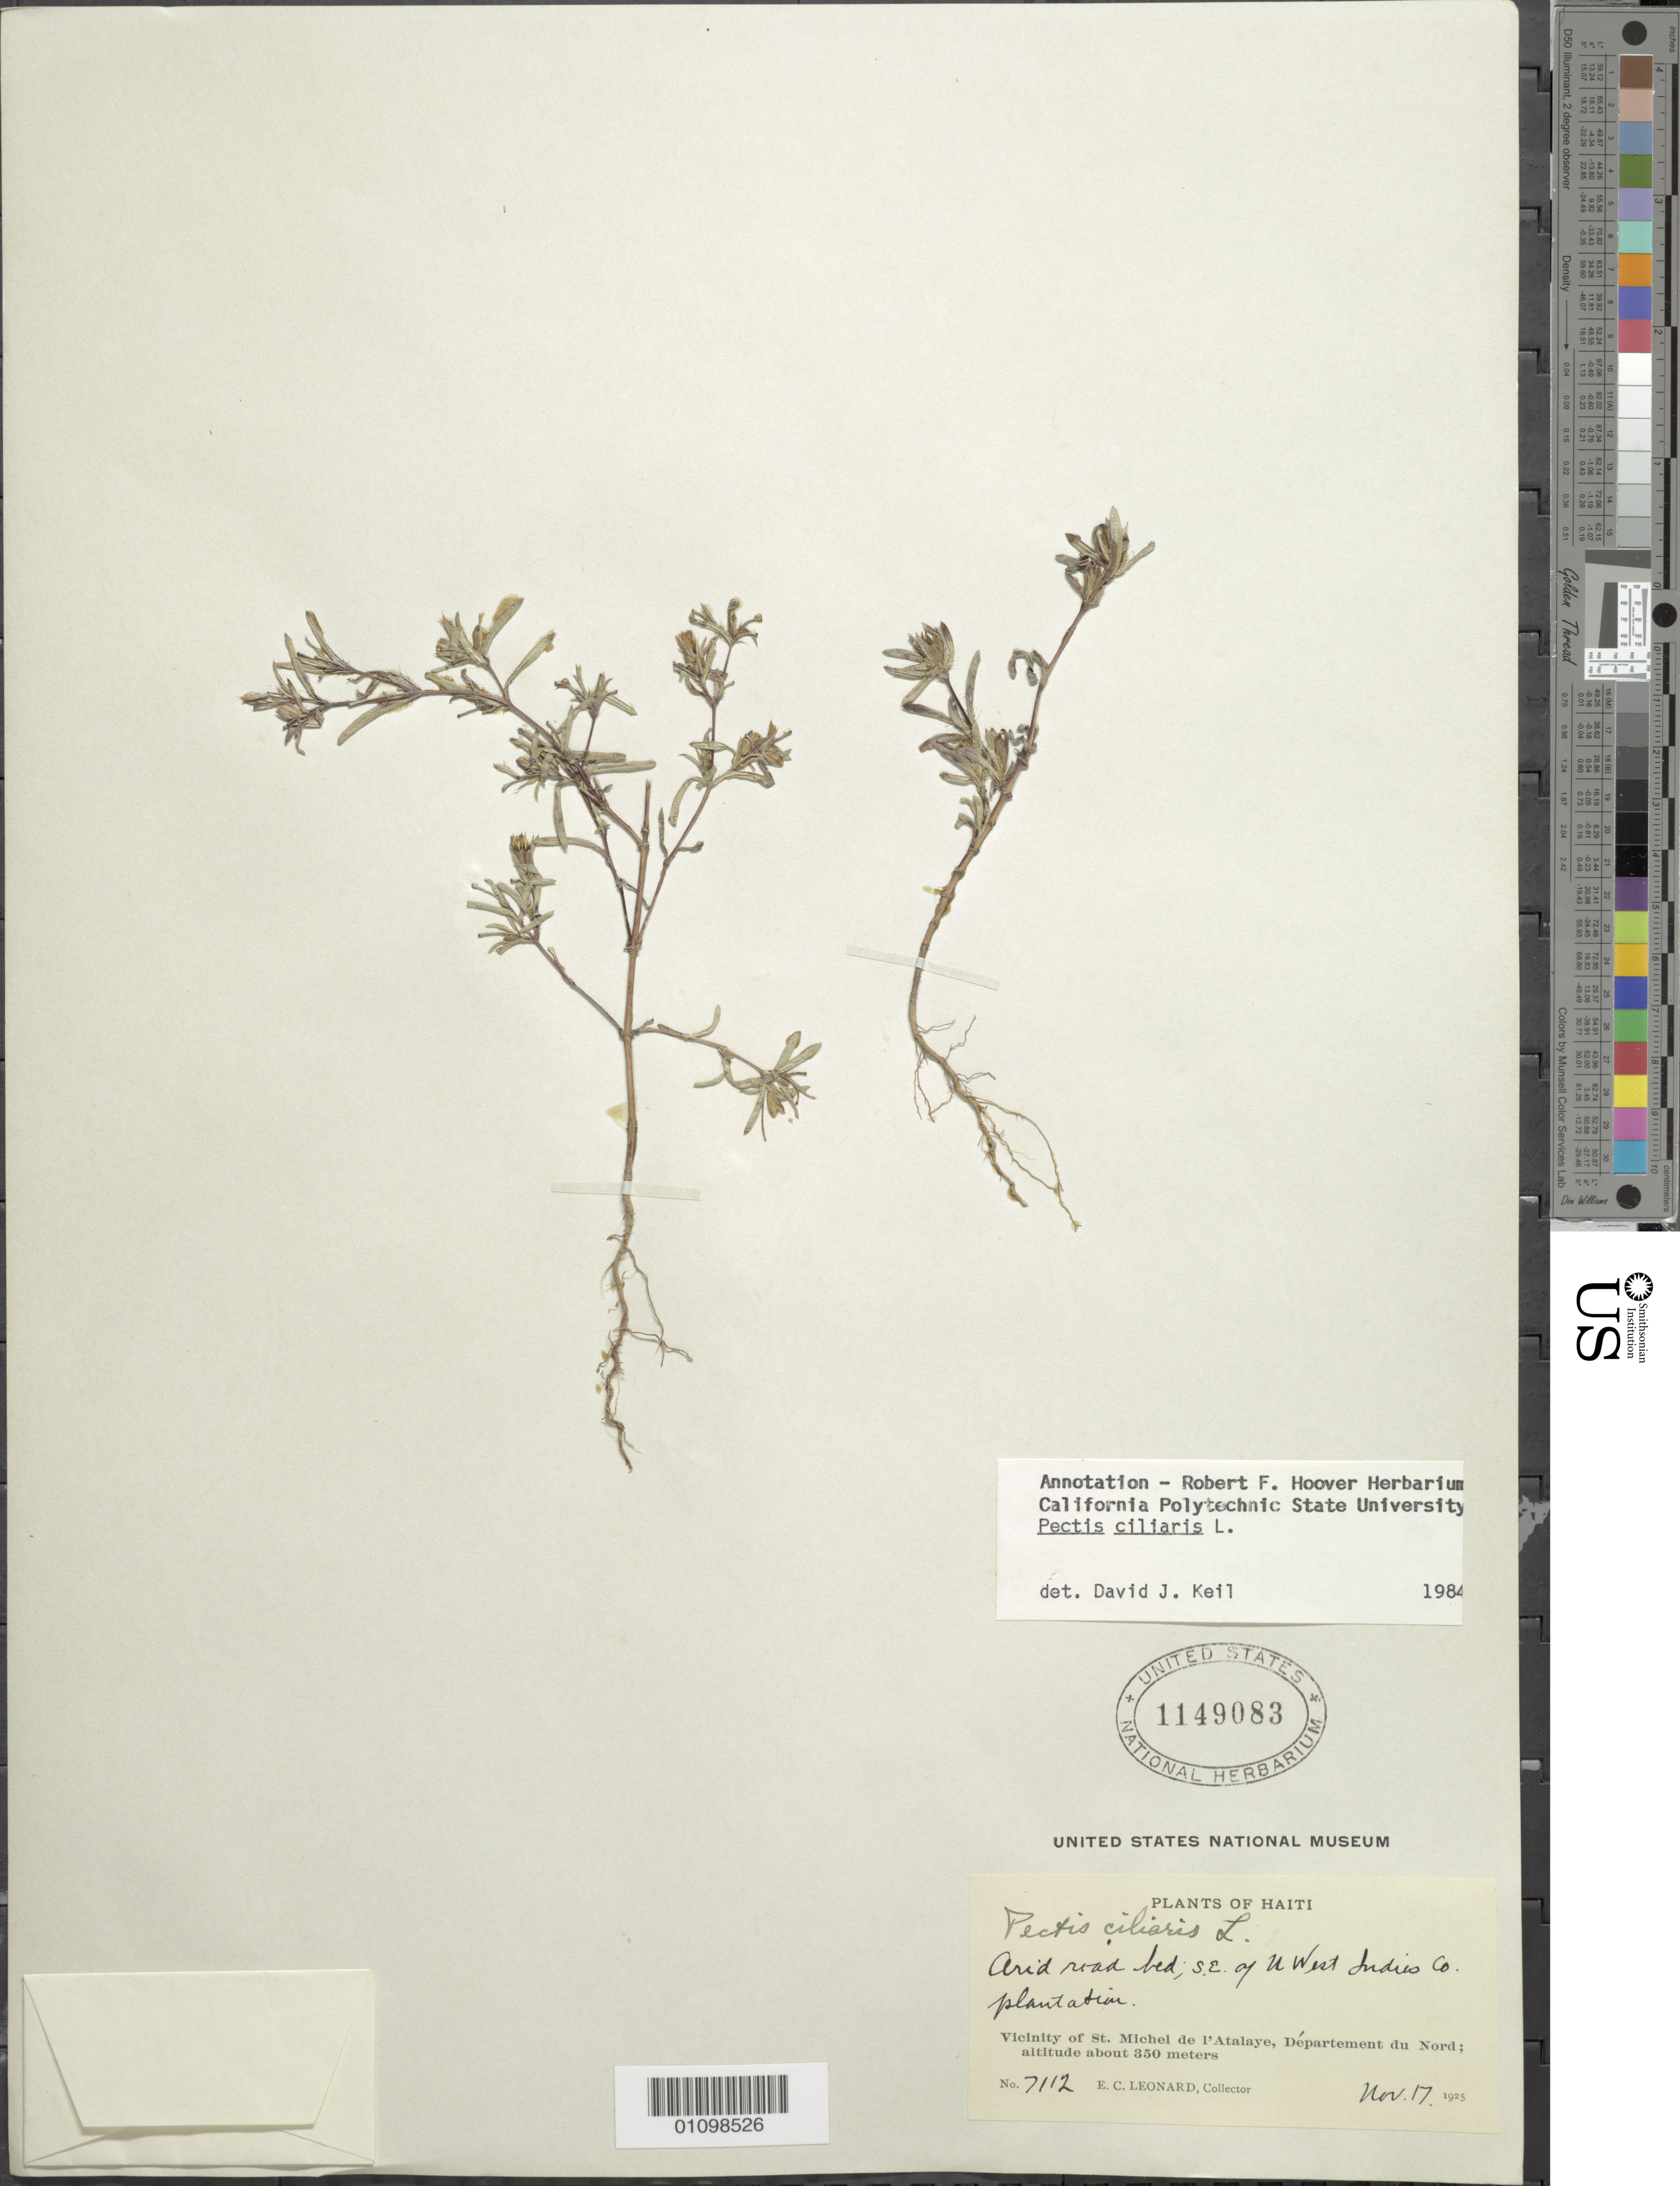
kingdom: Plantae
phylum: Tracheophyta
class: Magnoliopsida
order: Asterales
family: Asteraceae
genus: Pectis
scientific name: Pectis ciliaris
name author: L.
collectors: E. C. Leonard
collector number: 7112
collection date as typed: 17 Nov 1925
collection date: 1925-11-17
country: Haiti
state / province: Artibonite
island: Hispaniola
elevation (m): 350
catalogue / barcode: US 1149083